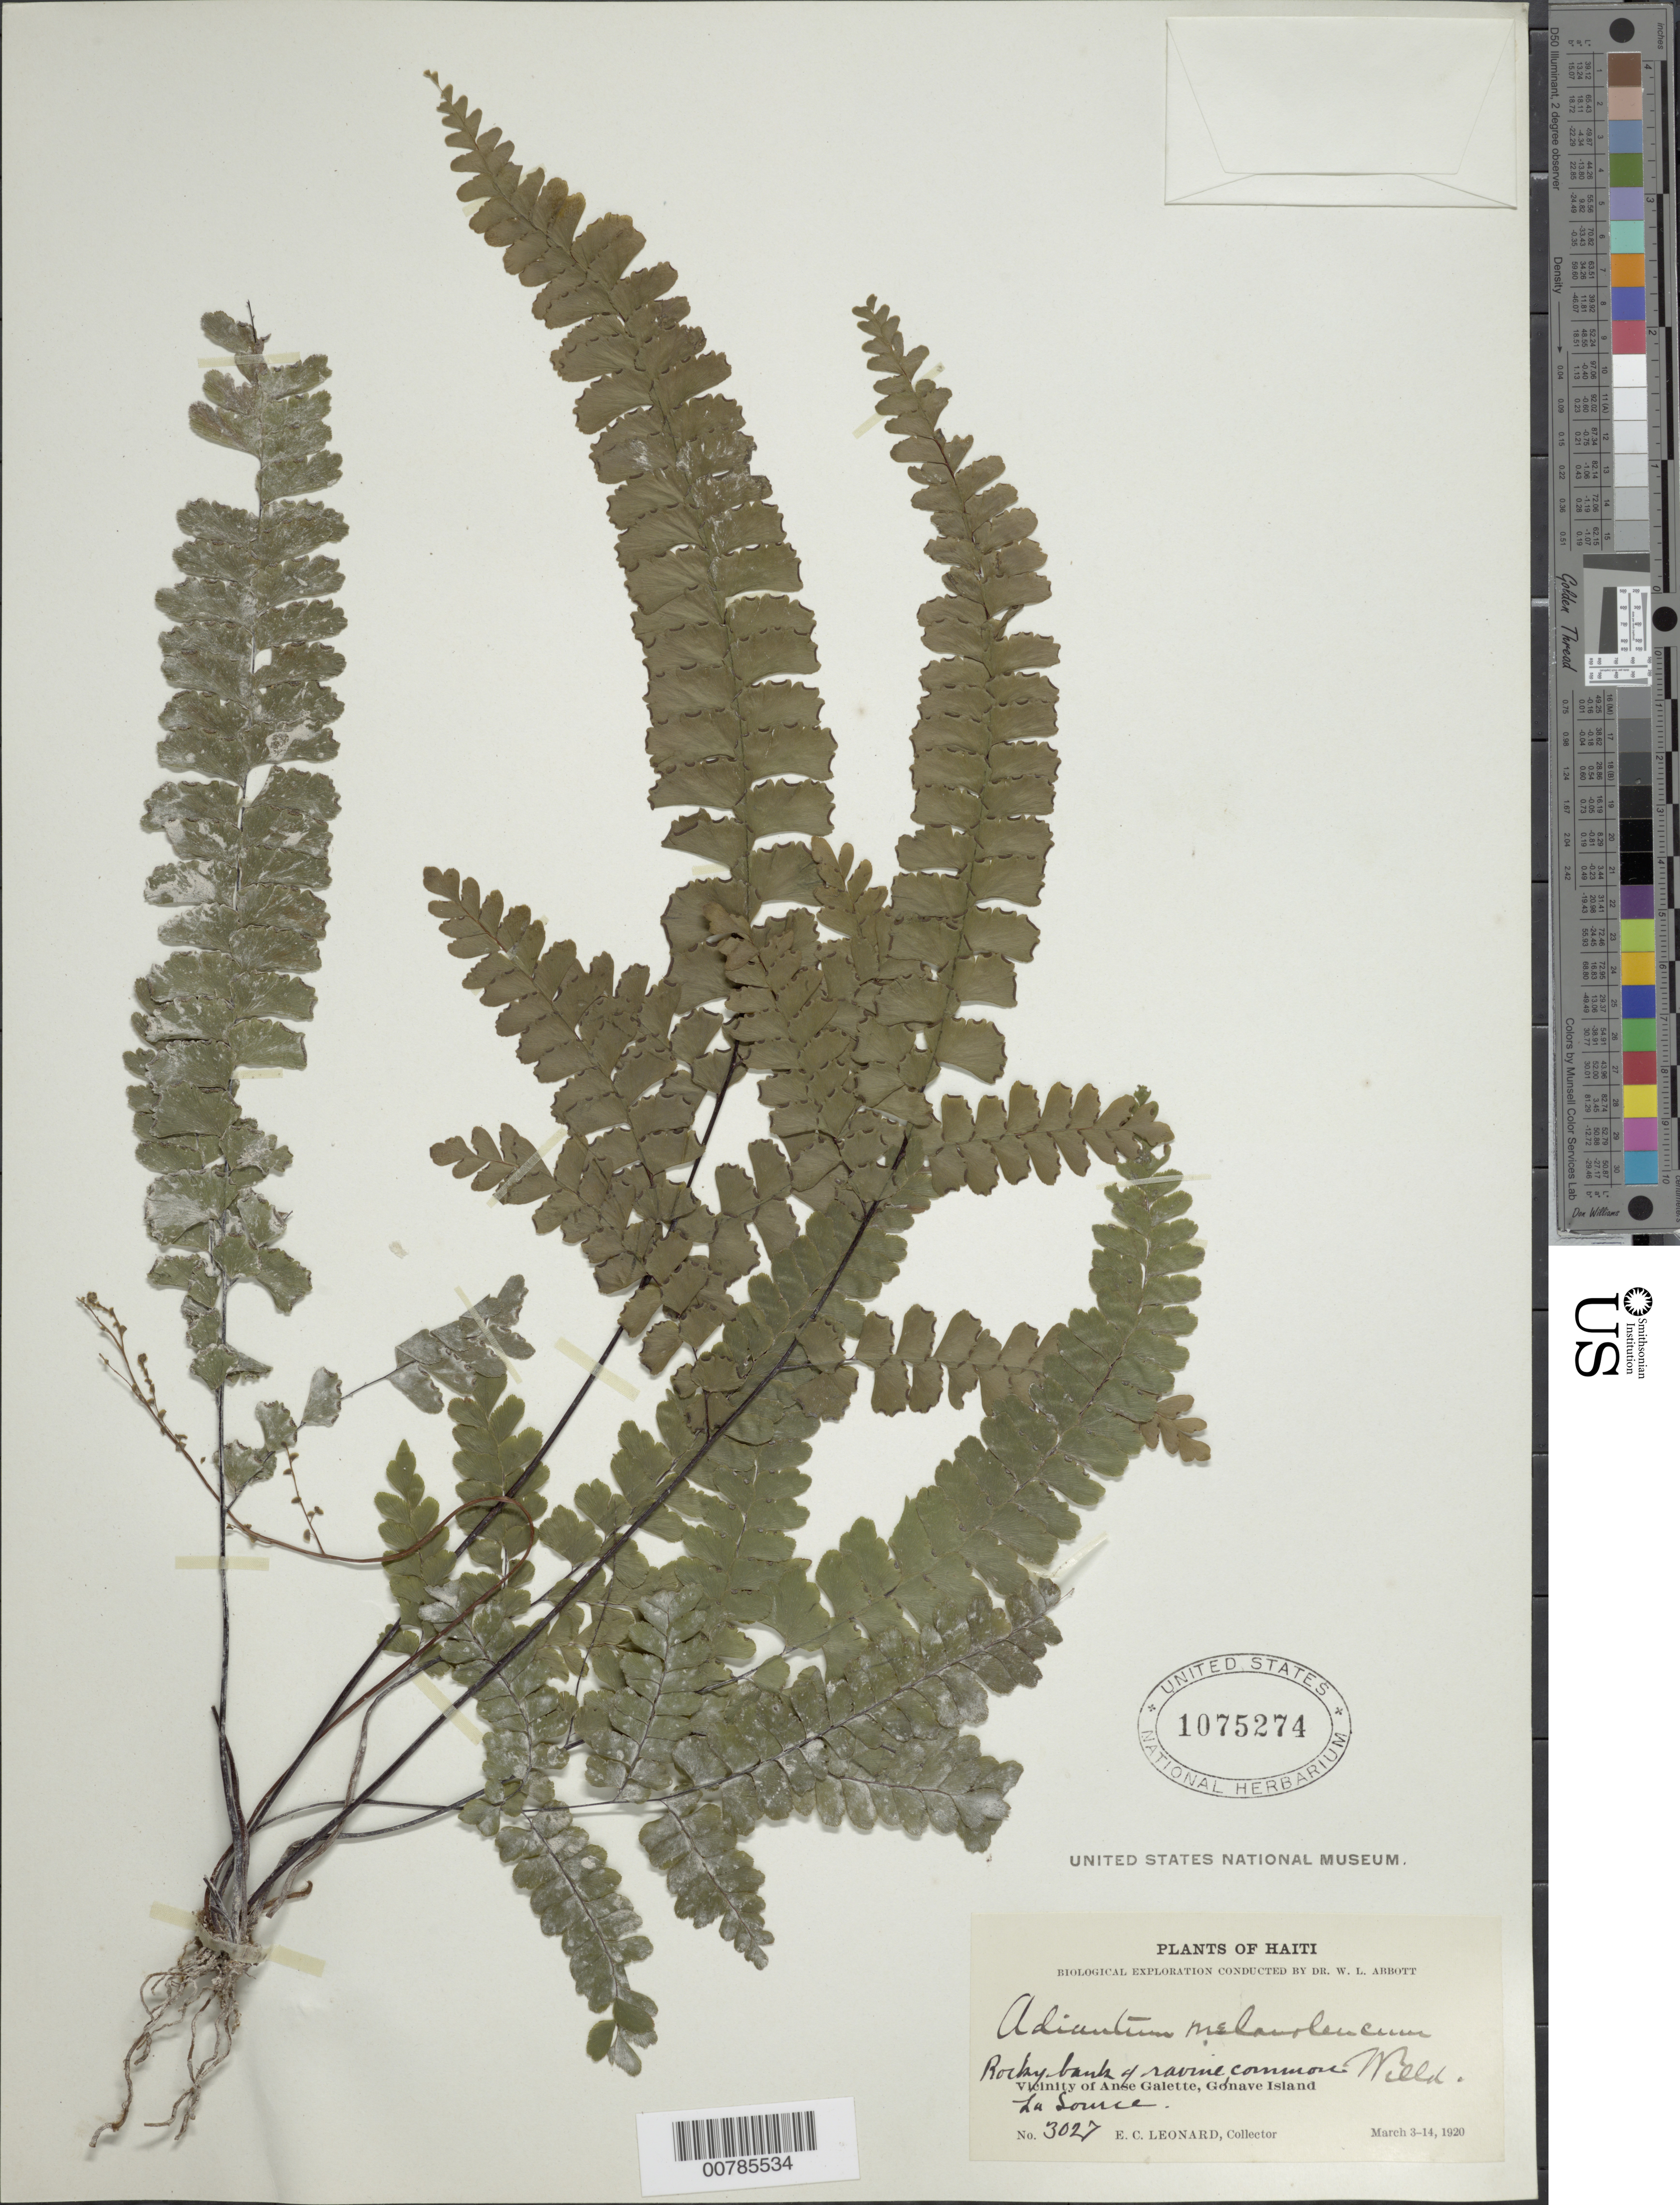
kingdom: Plantae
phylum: Tracheophyta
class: Polypodiopsida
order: Polypodiales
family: Pteridaceae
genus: Adiantum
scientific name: Adiantum melanoleucum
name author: Willd.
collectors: E. C. Leonard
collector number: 3027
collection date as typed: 03 Mar 1920 to 14 Mar 1920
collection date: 1920-03-03/1920-03-14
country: Haiti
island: Hispaniola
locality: Anse Galette, Gonave Island, La Source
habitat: Rocky bank of ravine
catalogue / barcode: US 1075274